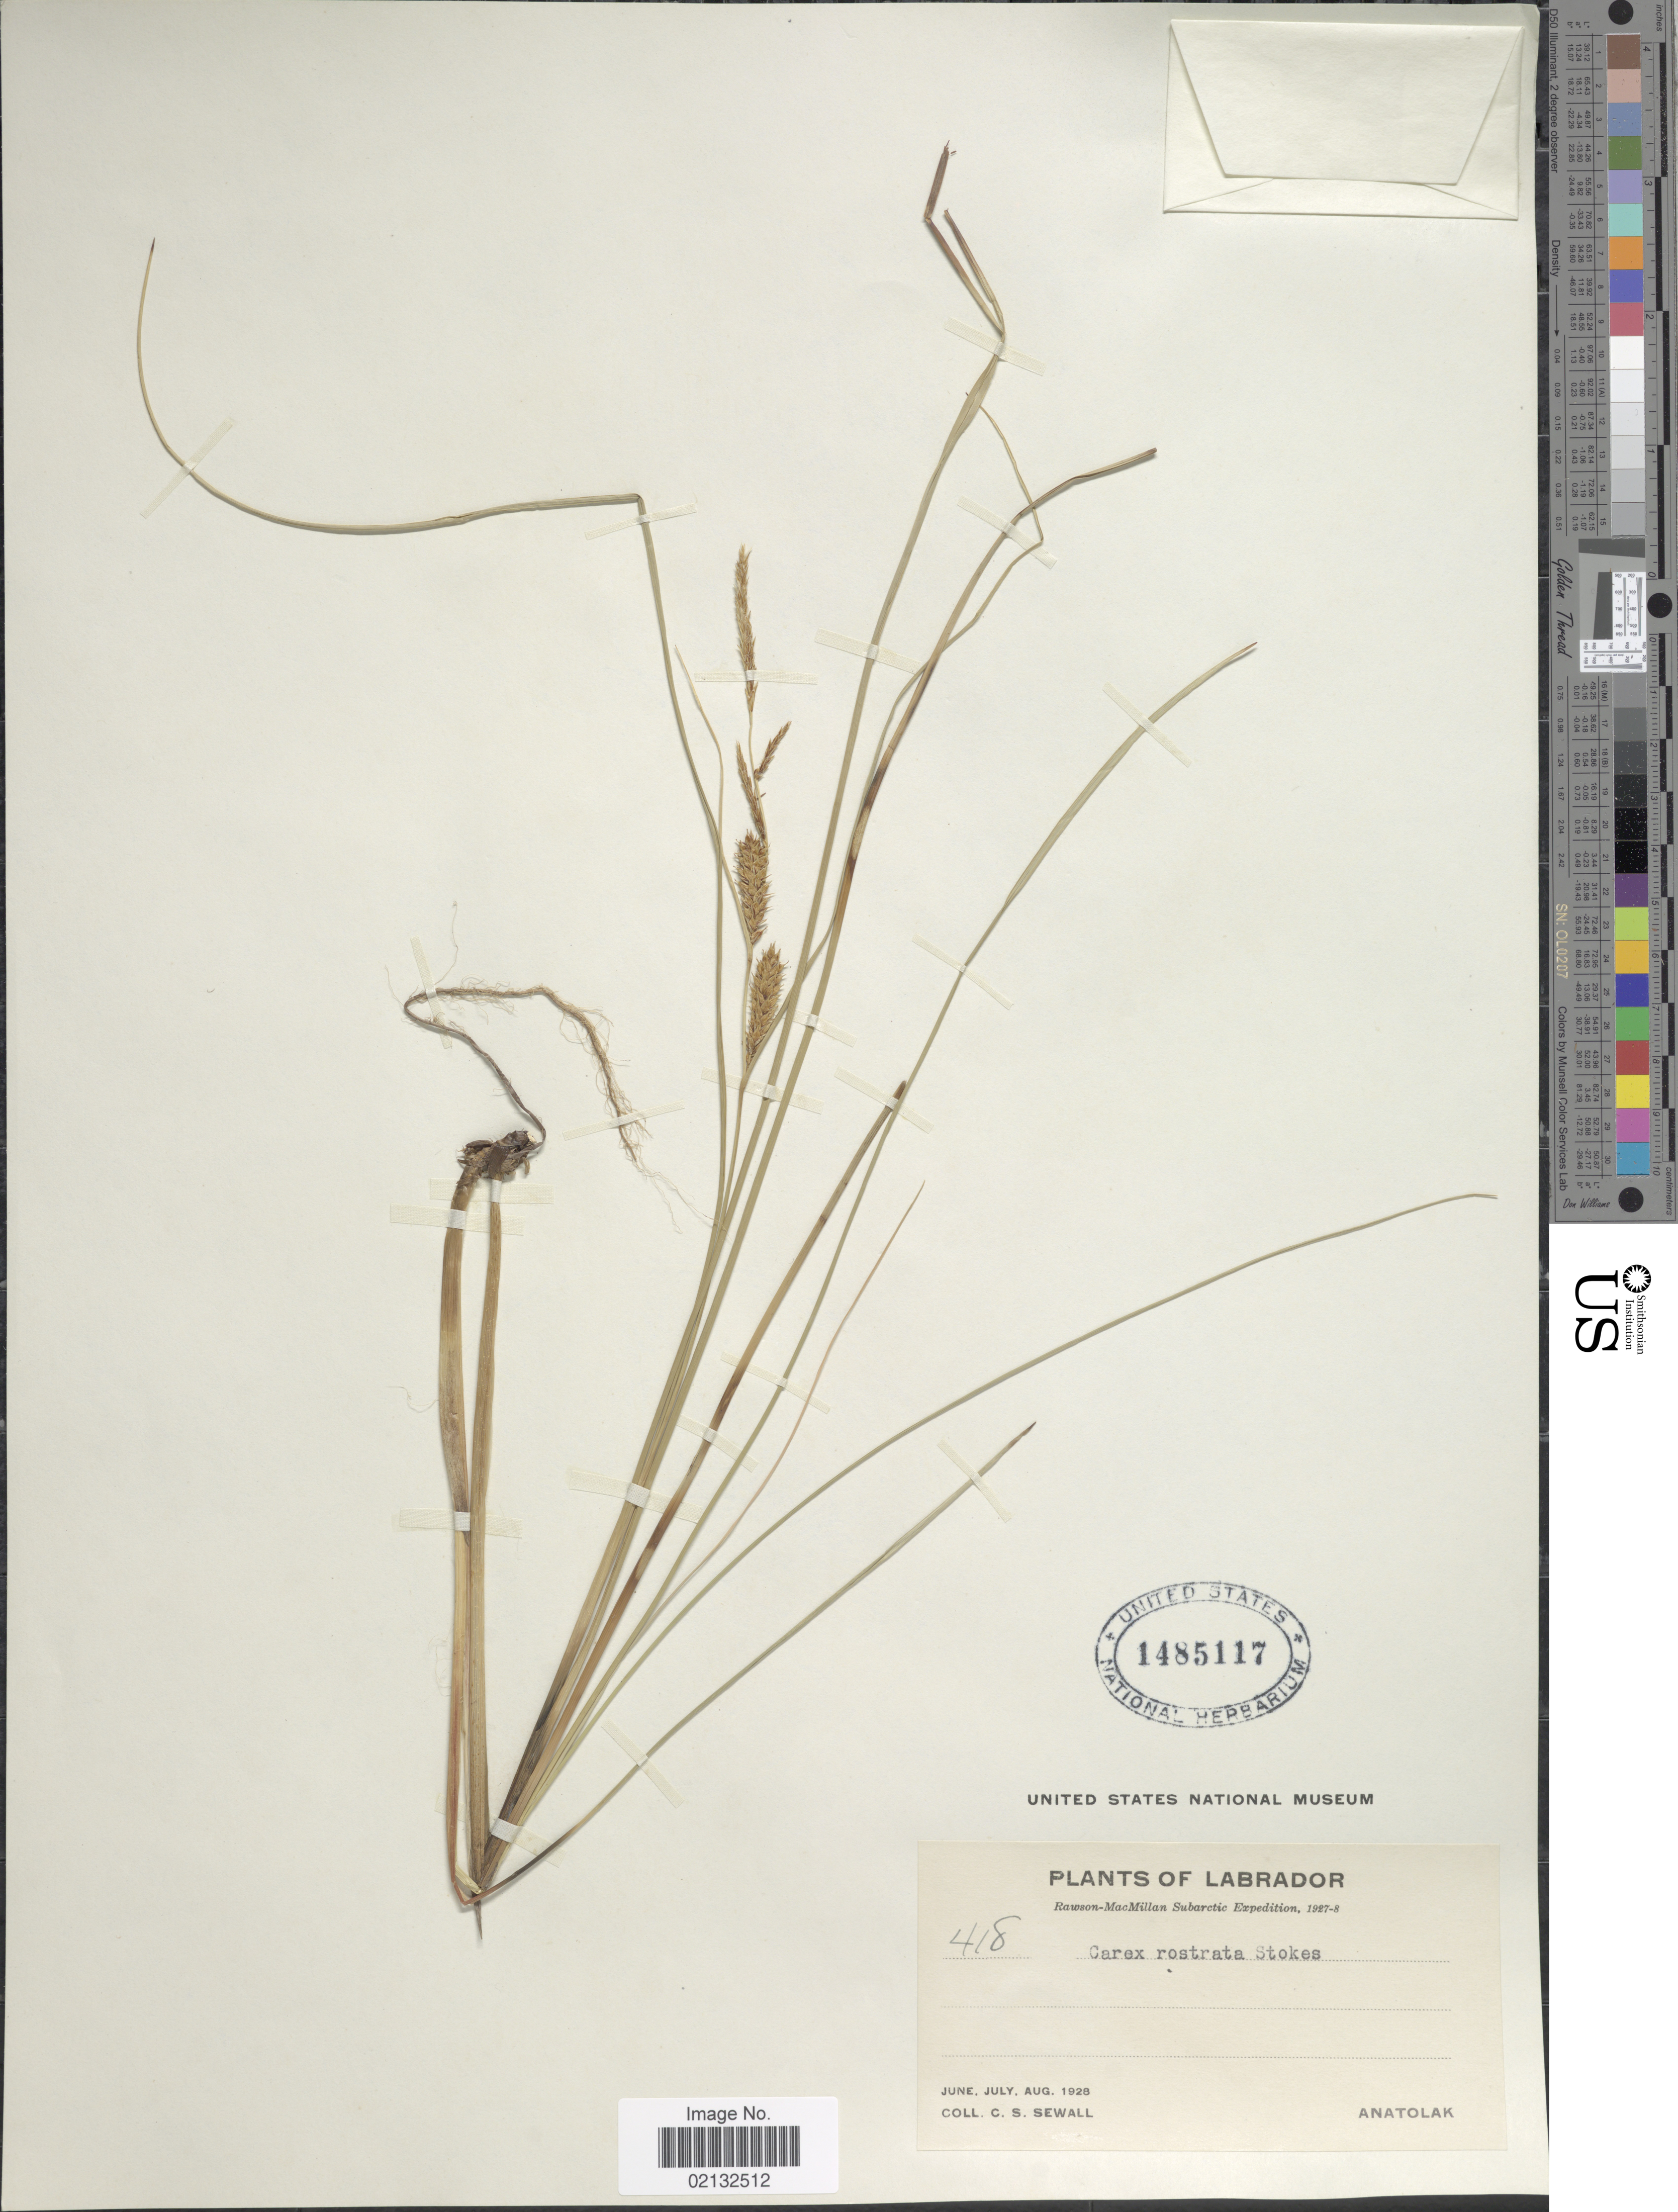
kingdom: Plantae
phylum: Tracheophyta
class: Liliopsida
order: Poales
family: Cyperaceae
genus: Carex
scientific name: Carex rostrata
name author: Stokes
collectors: C. Sewall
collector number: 418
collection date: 1928-06/1928-08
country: Canada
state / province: Newfoundland and Labrador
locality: Labrador. Anatolak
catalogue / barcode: US 1485117